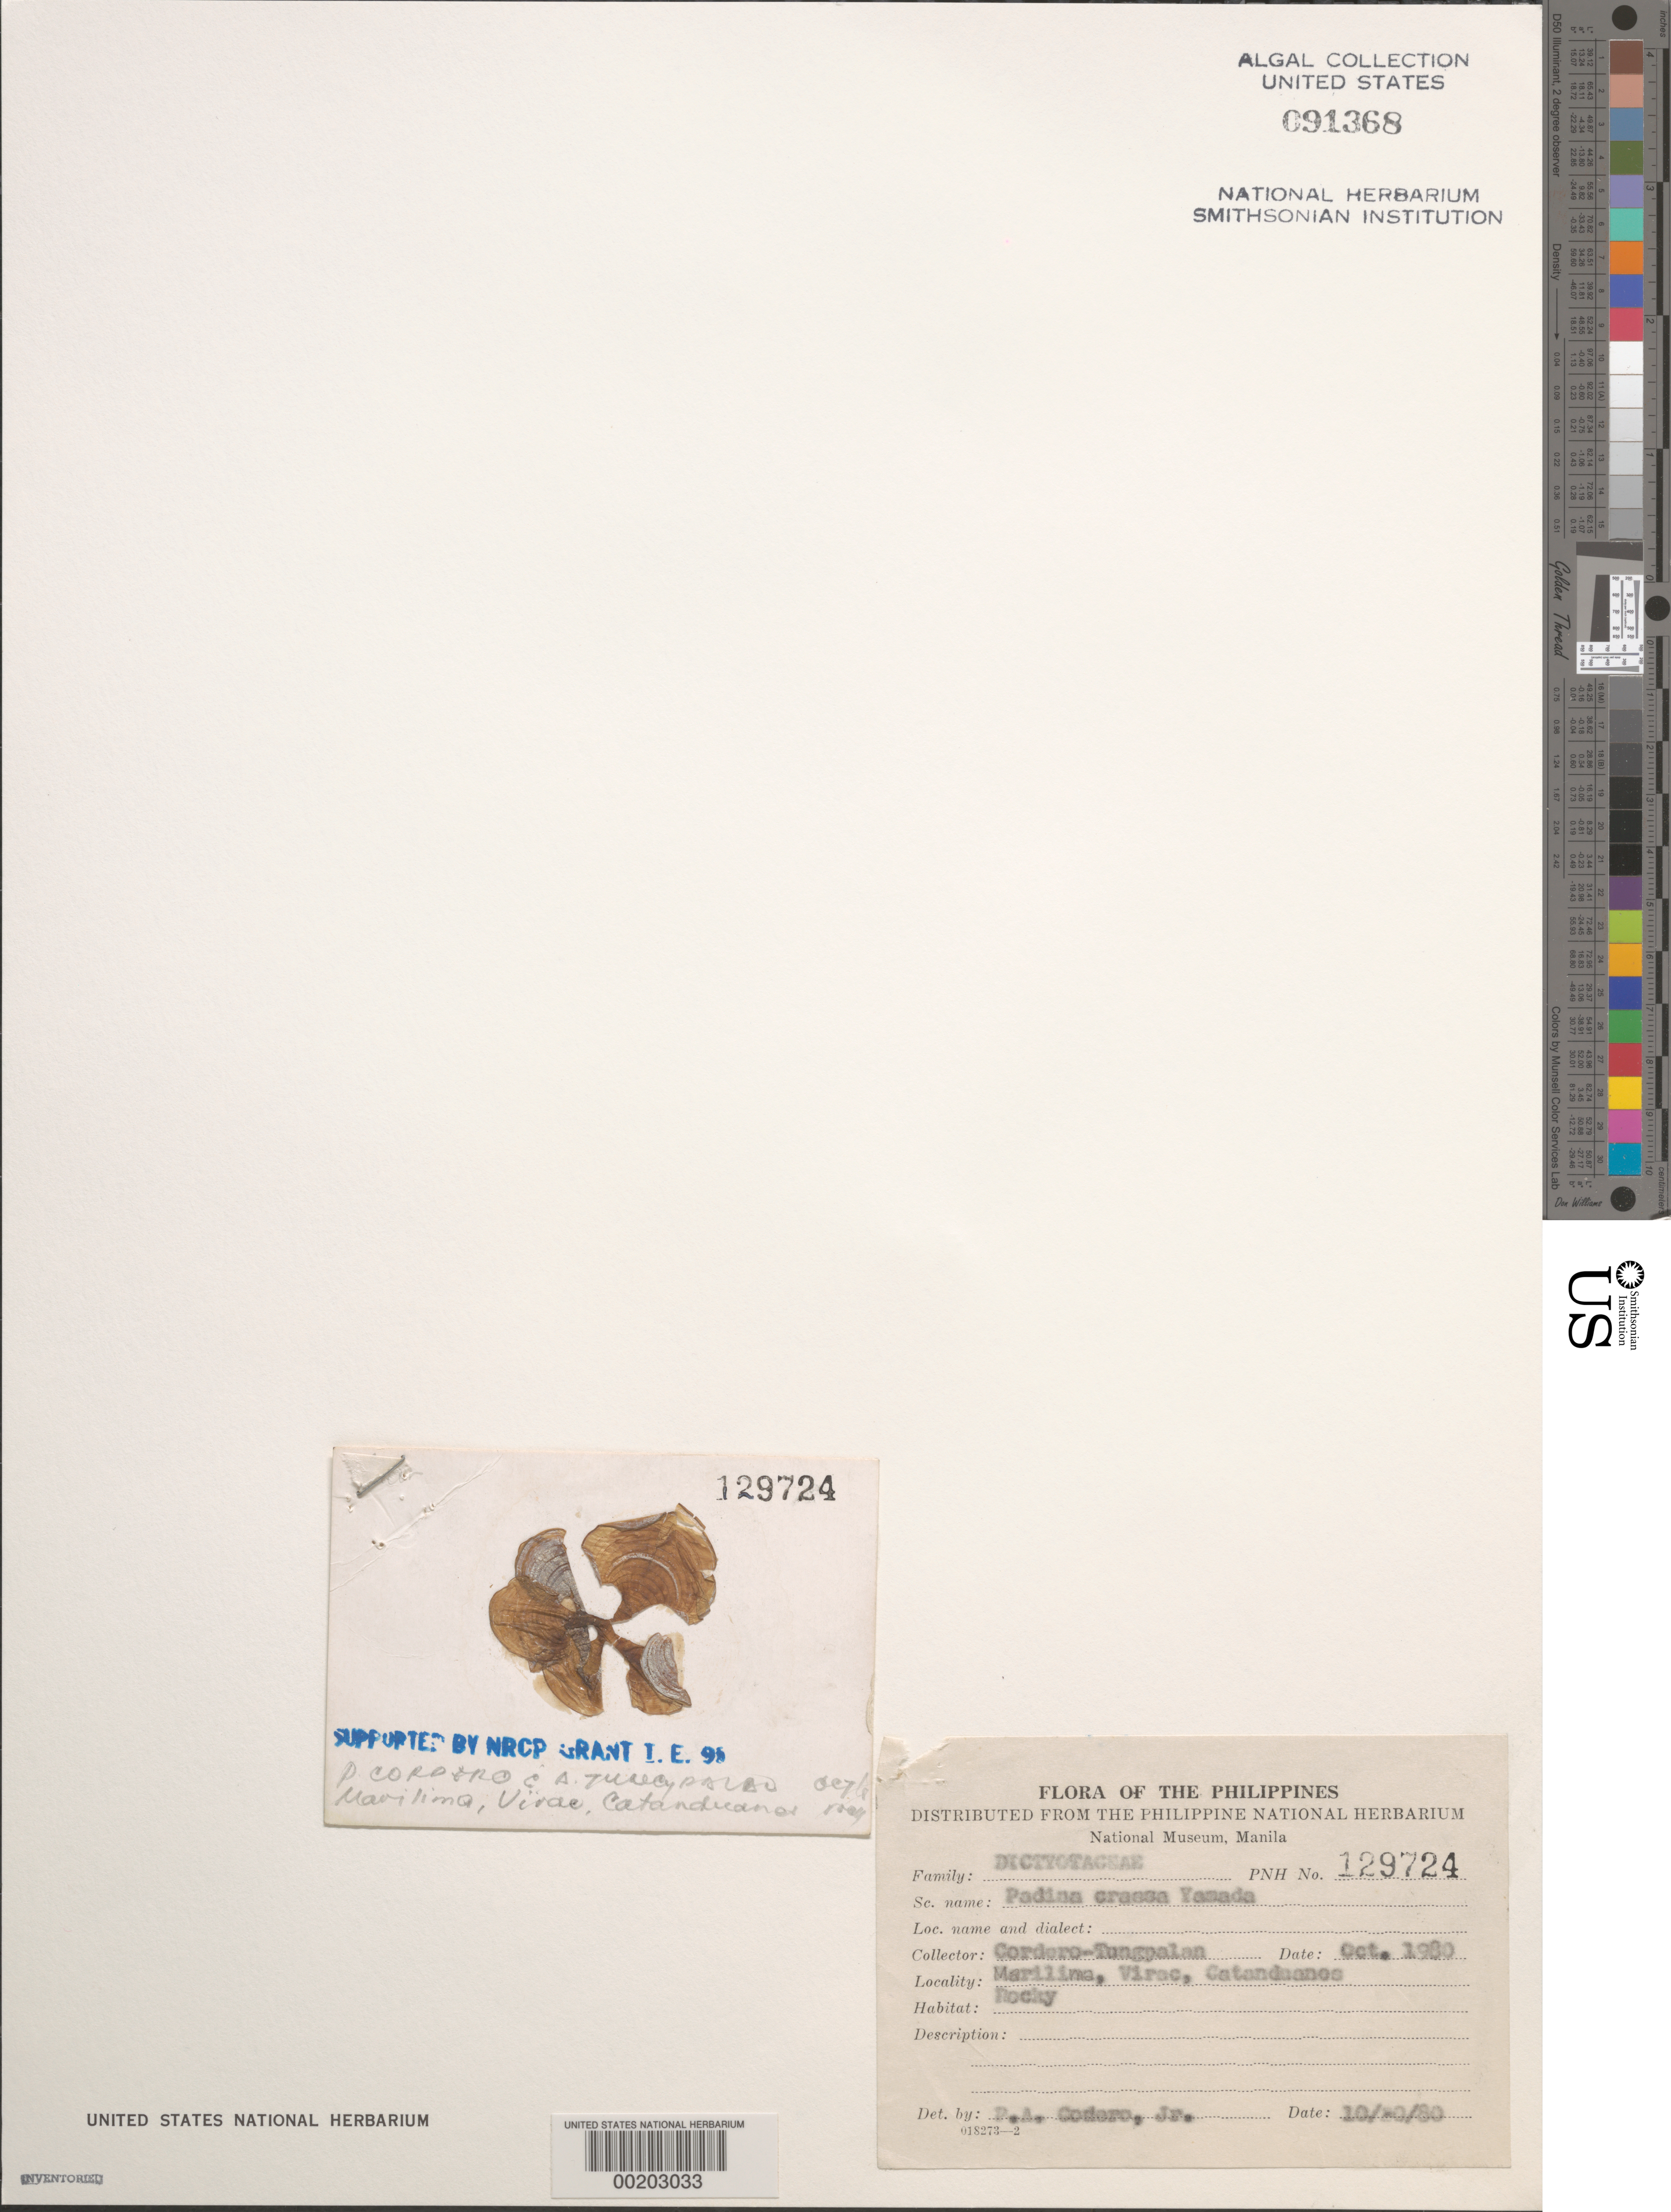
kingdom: Chromista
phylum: Ochrophyta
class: Phaeophyceae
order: Dictyotales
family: Dictyotaceae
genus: Padina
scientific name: Padina gymnospora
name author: (Kütz.) O.G. Sond.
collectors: P. A. Cordero & A. Tungpalan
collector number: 129724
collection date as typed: Oct 1980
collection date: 1980-10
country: Philippines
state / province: Bicol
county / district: Catanduanes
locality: Marilima, virac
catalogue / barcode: US 91368